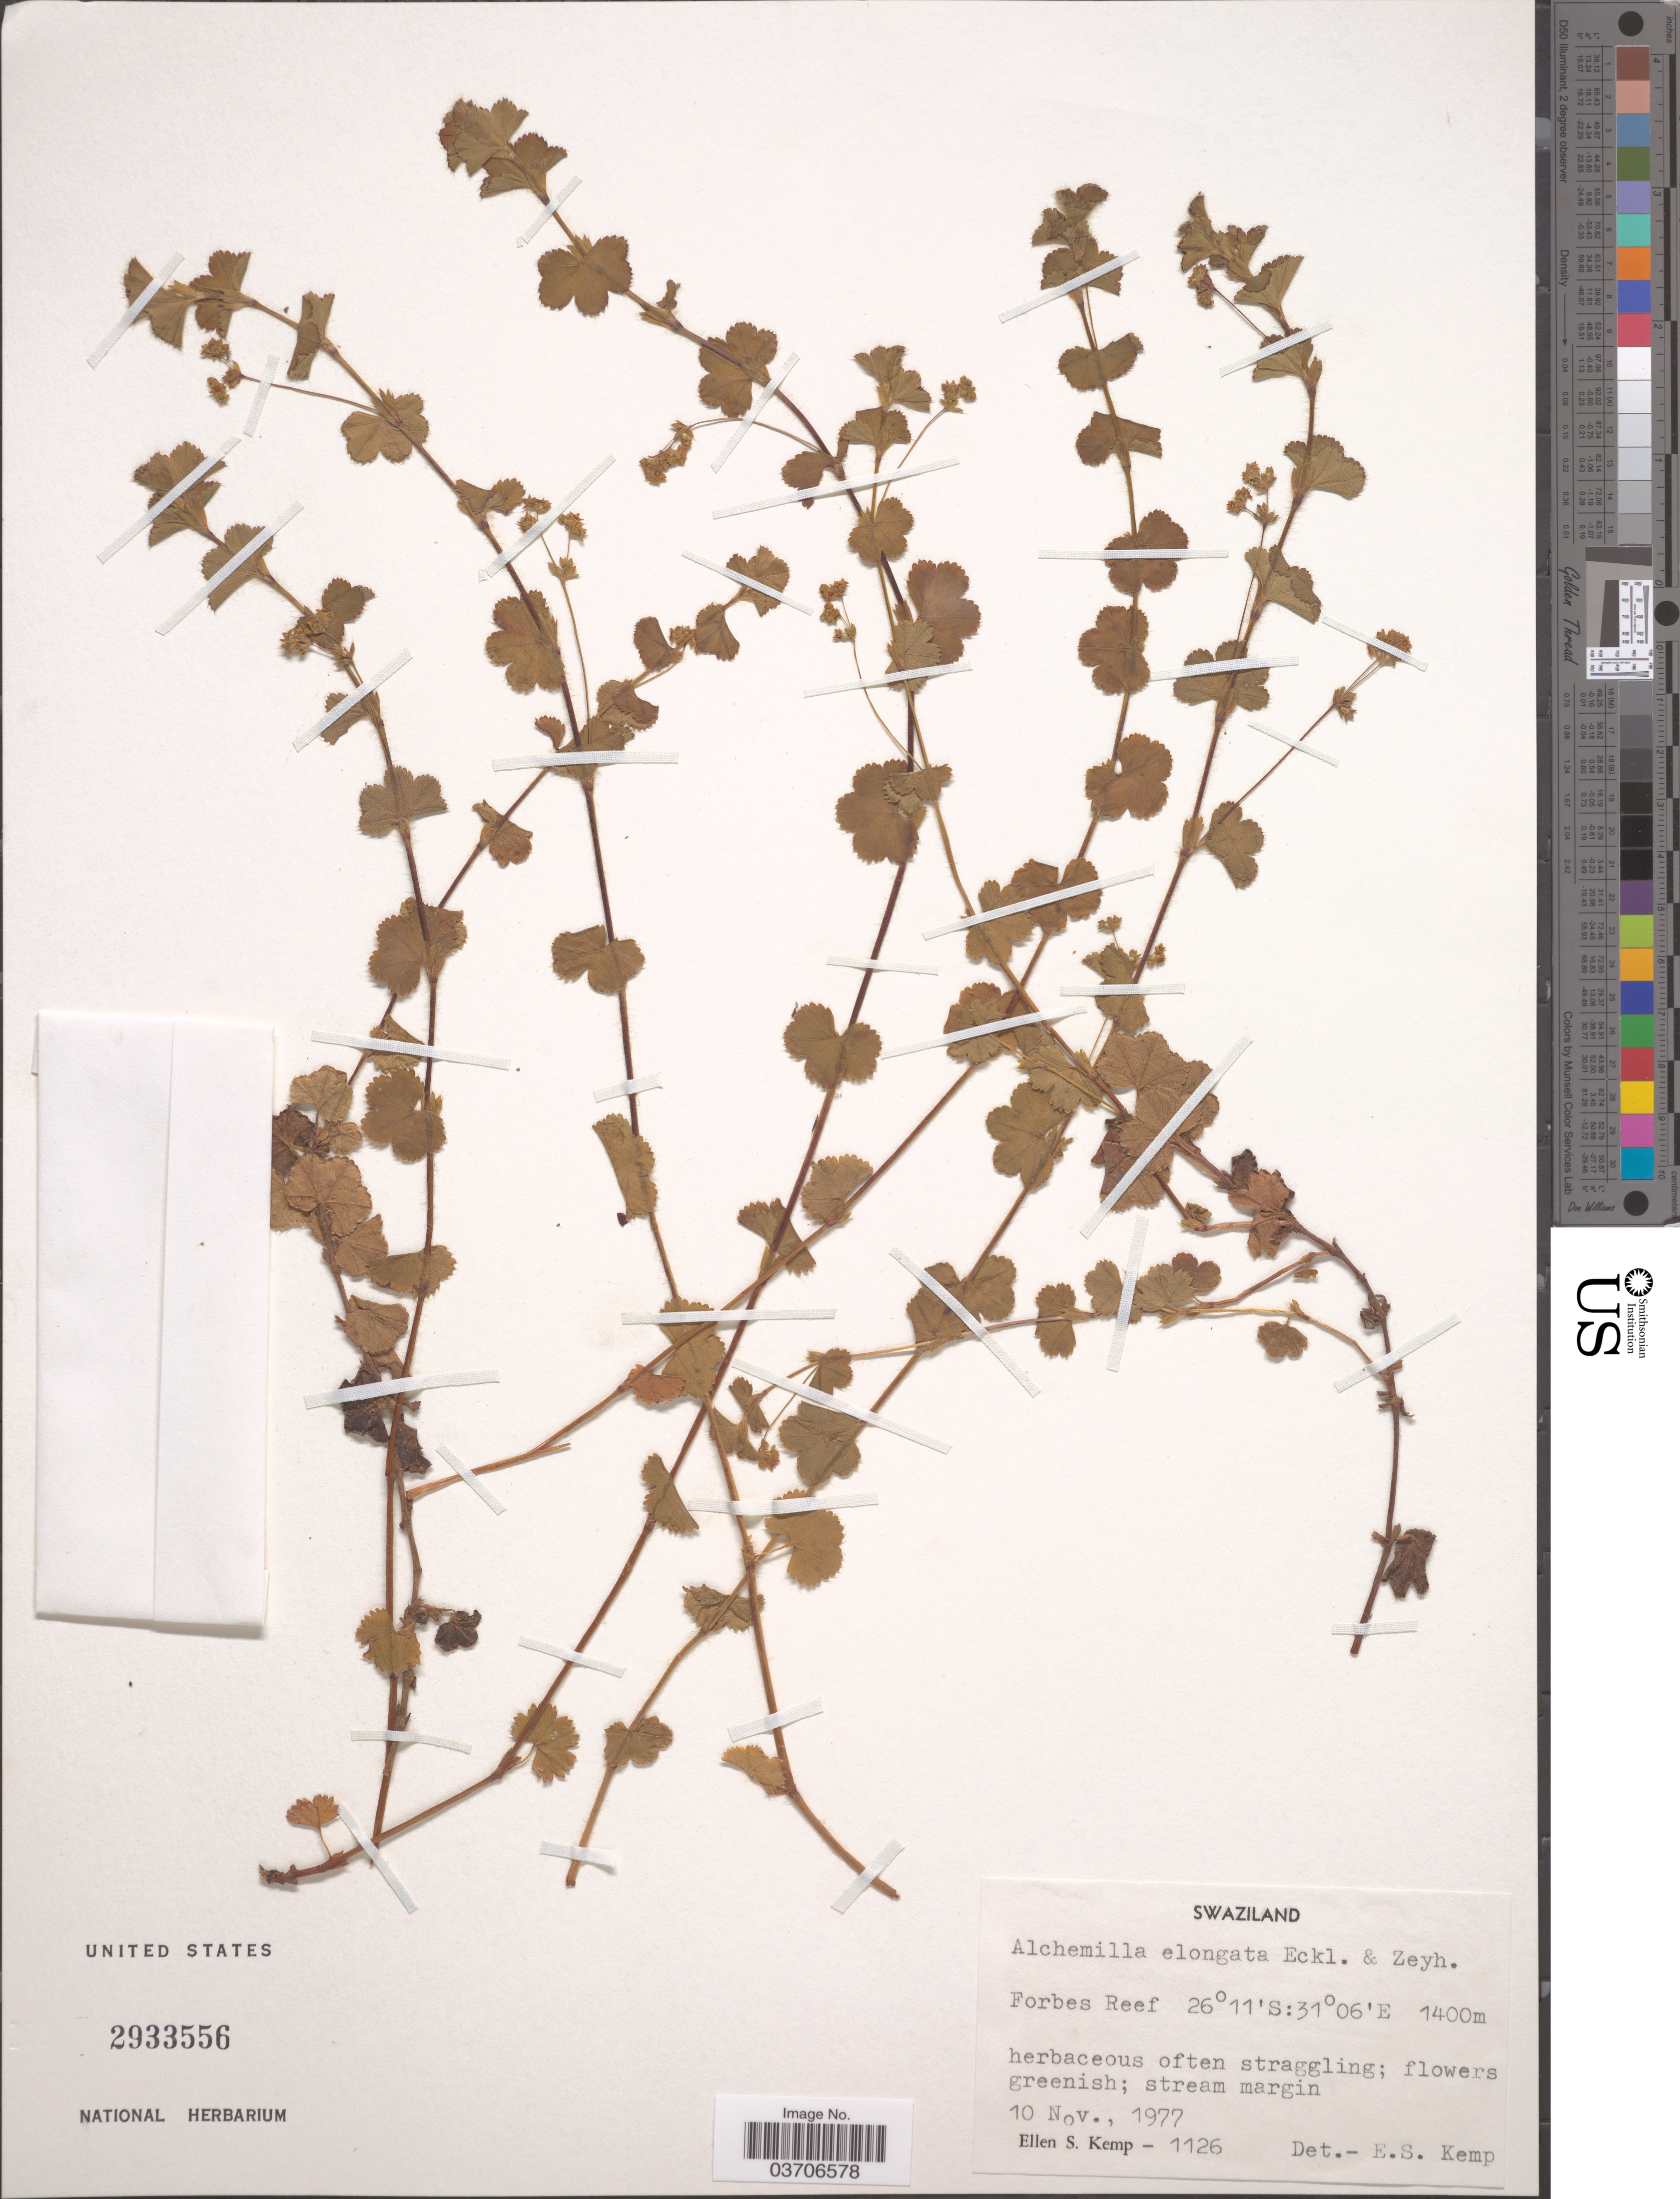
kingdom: Plantae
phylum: Tracheophyta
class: Magnoliopsida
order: Rosales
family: Rosaceae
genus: Alchemilla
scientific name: Alchemilla elongata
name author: Eckl. & Zeyh.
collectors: E. S. Kemp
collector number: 1126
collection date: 1977-11-10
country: Eswatini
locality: Forbes Reef.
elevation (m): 1400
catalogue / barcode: US 2933556